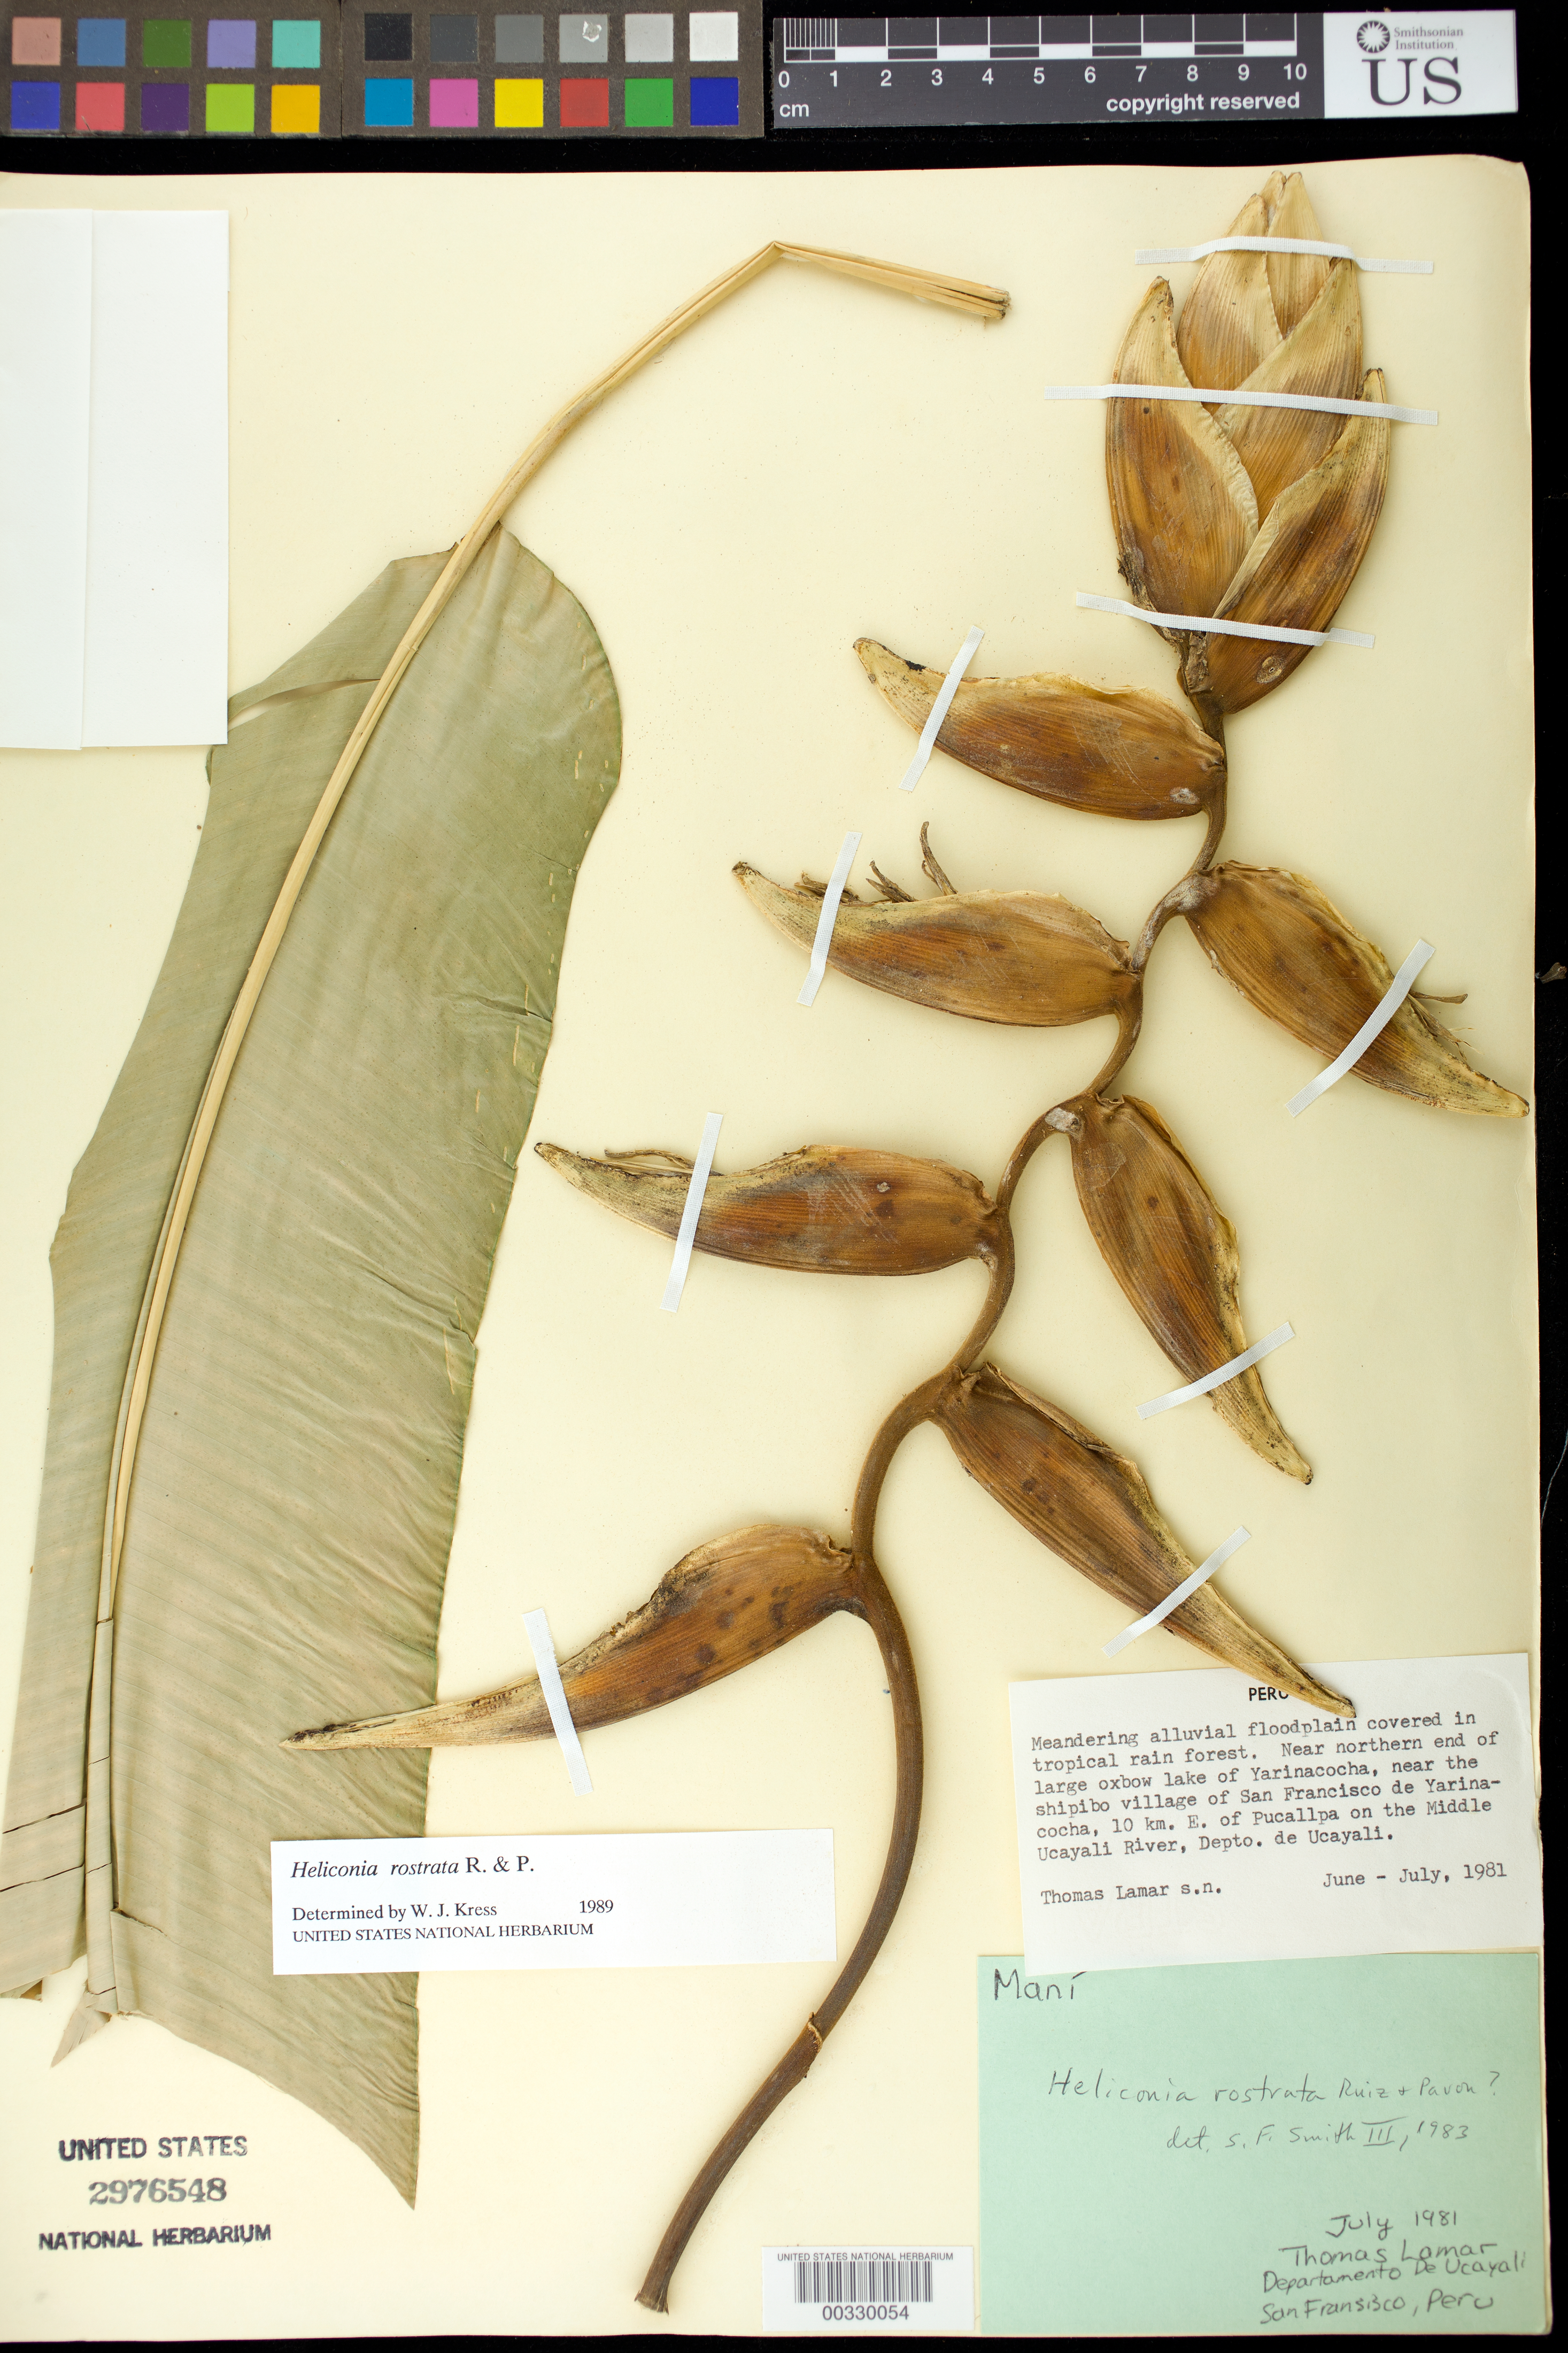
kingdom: Plantae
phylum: Tracheophyta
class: Liliopsida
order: Zingiberales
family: Heliconiaceae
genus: Heliconia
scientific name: Heliconia rostrata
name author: Ruiz & Pav.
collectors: T. Lamar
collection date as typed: Jun 1981 to -- Jul 1981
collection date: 1981-06/1981-07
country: Peru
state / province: Ucayali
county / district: Coronel Portillo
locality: near northern end of large oxbow lake of Yarinacocha, near Shipibo village of San Francisco de Yarinacocha, ... ; Ucayali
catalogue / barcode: US 2976548